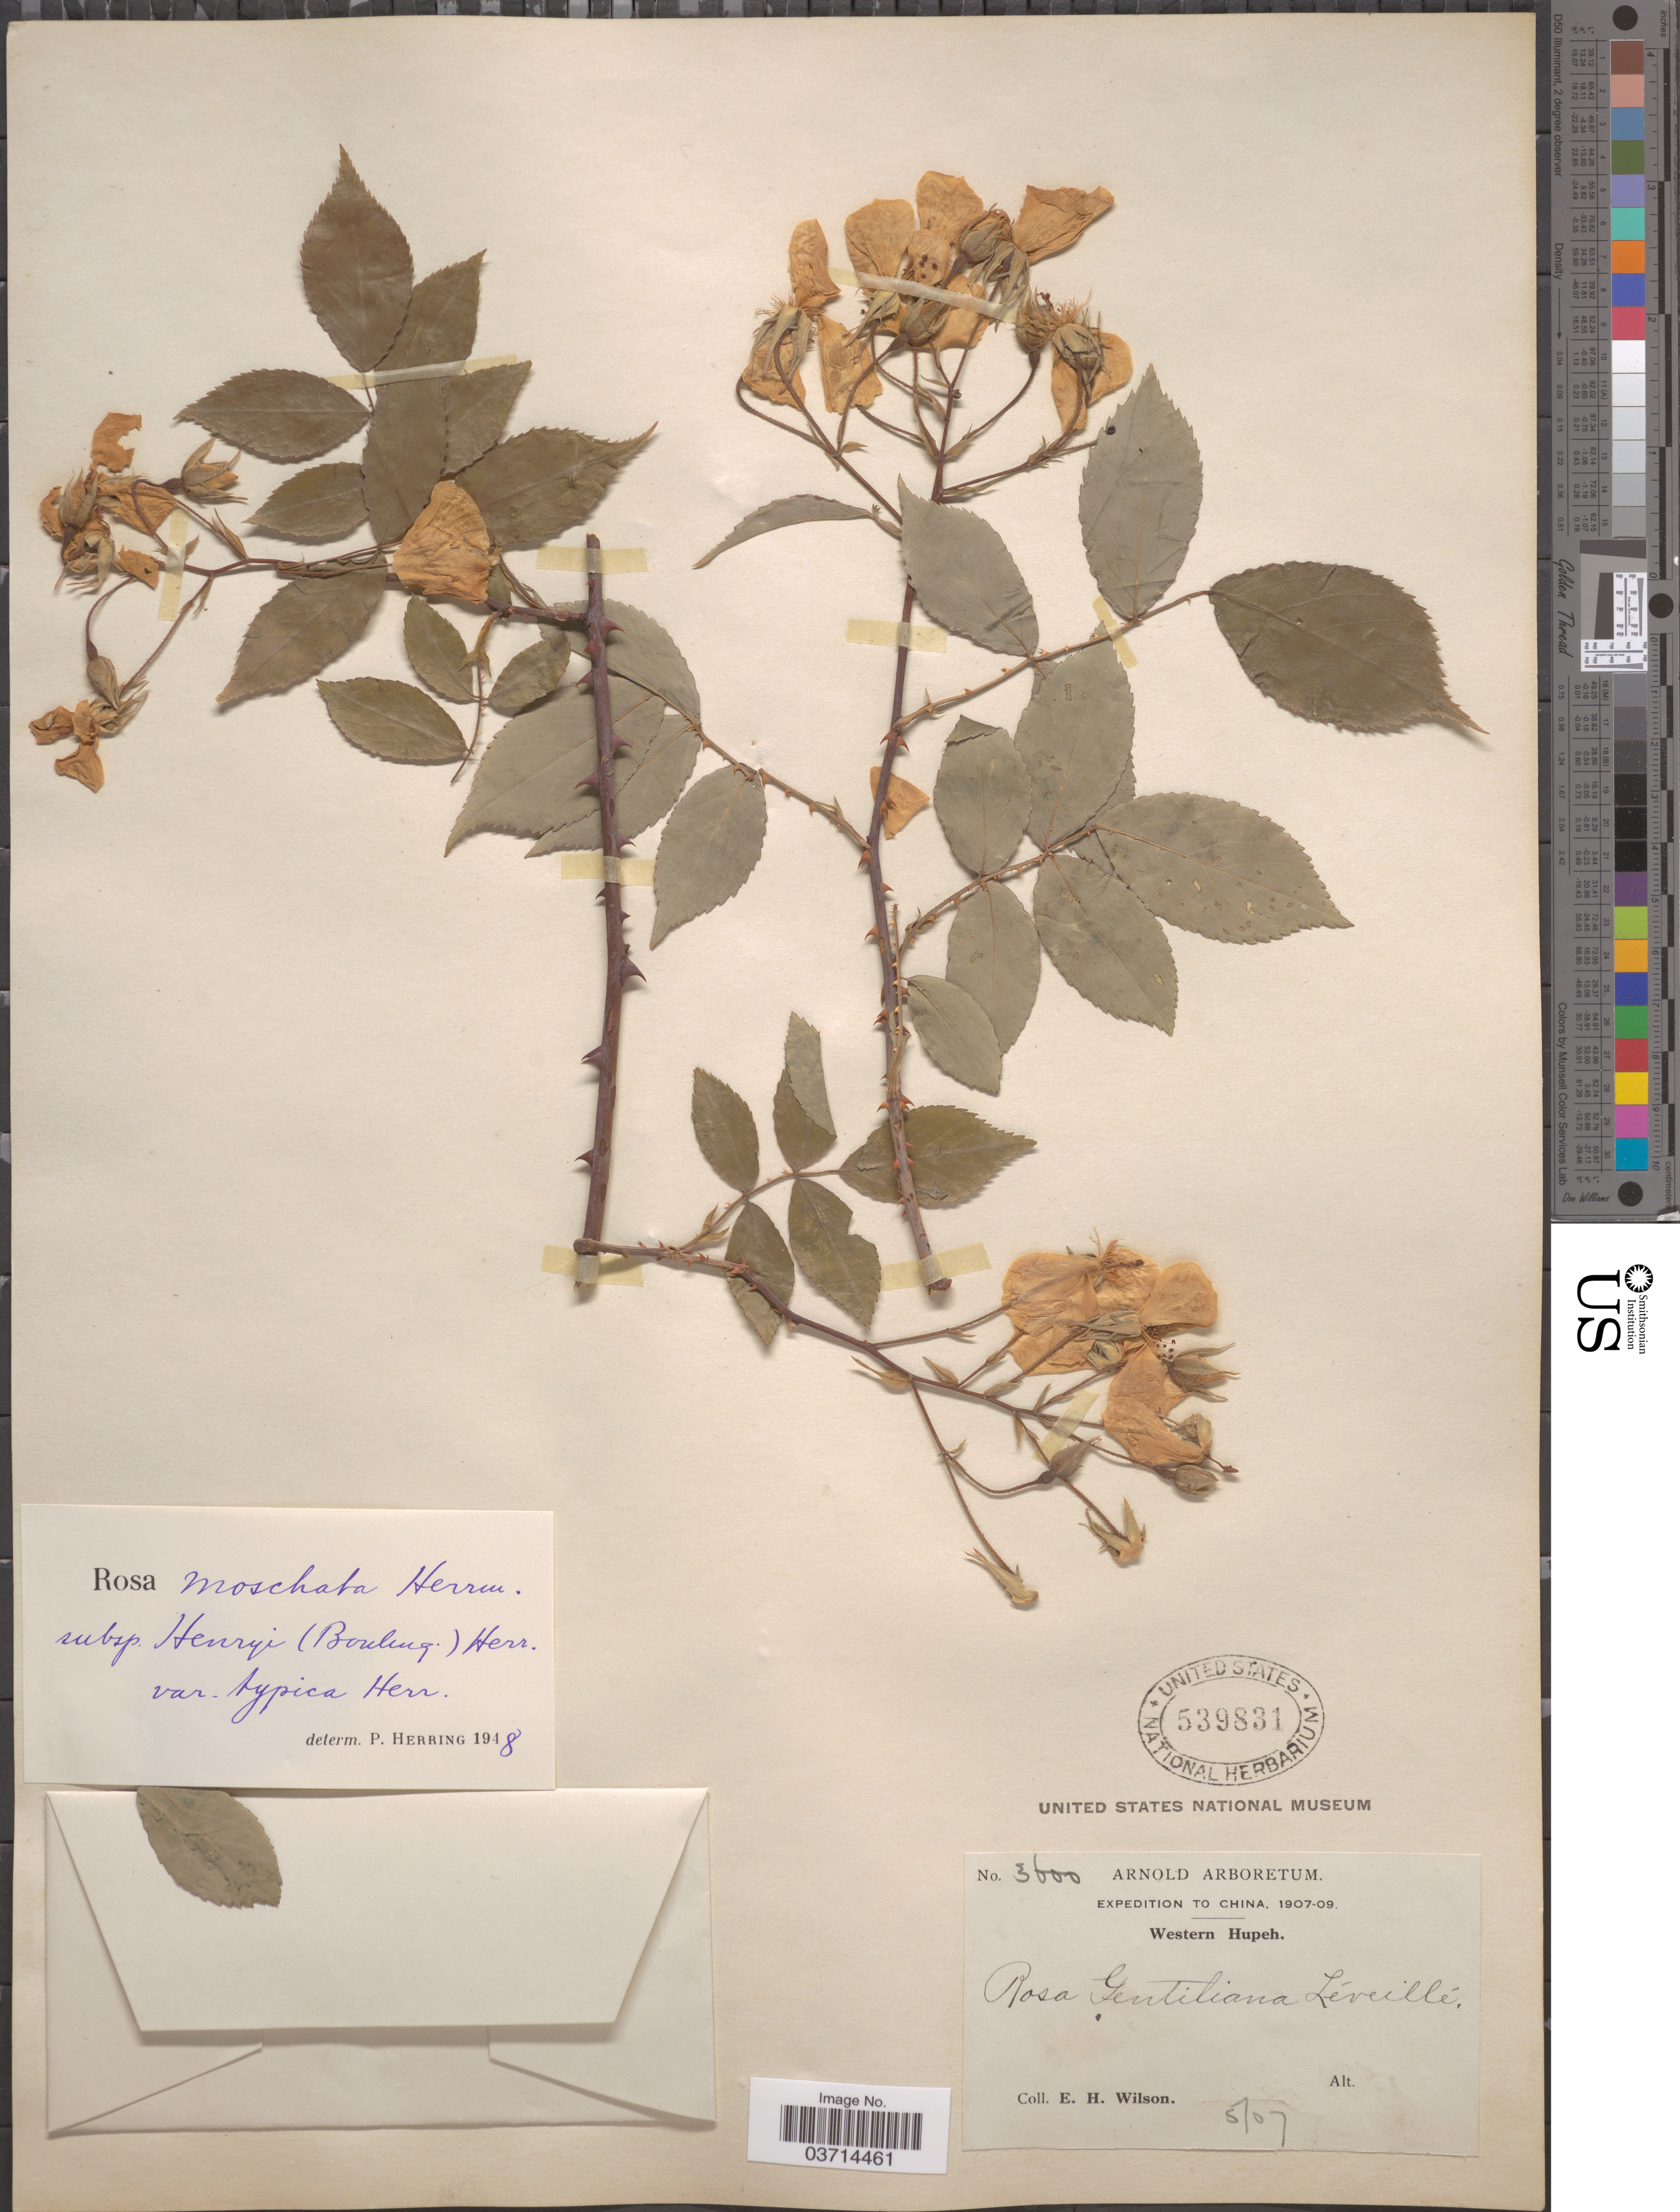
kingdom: Plantae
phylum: Tracheophyta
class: Magnoliopsida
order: Rosales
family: Rosaceae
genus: Rosa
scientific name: Rosa henryi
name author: Boulenger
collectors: E. Wilson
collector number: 3600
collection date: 1907-05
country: China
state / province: Hubei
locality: Western Hupeh.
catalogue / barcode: US 539831